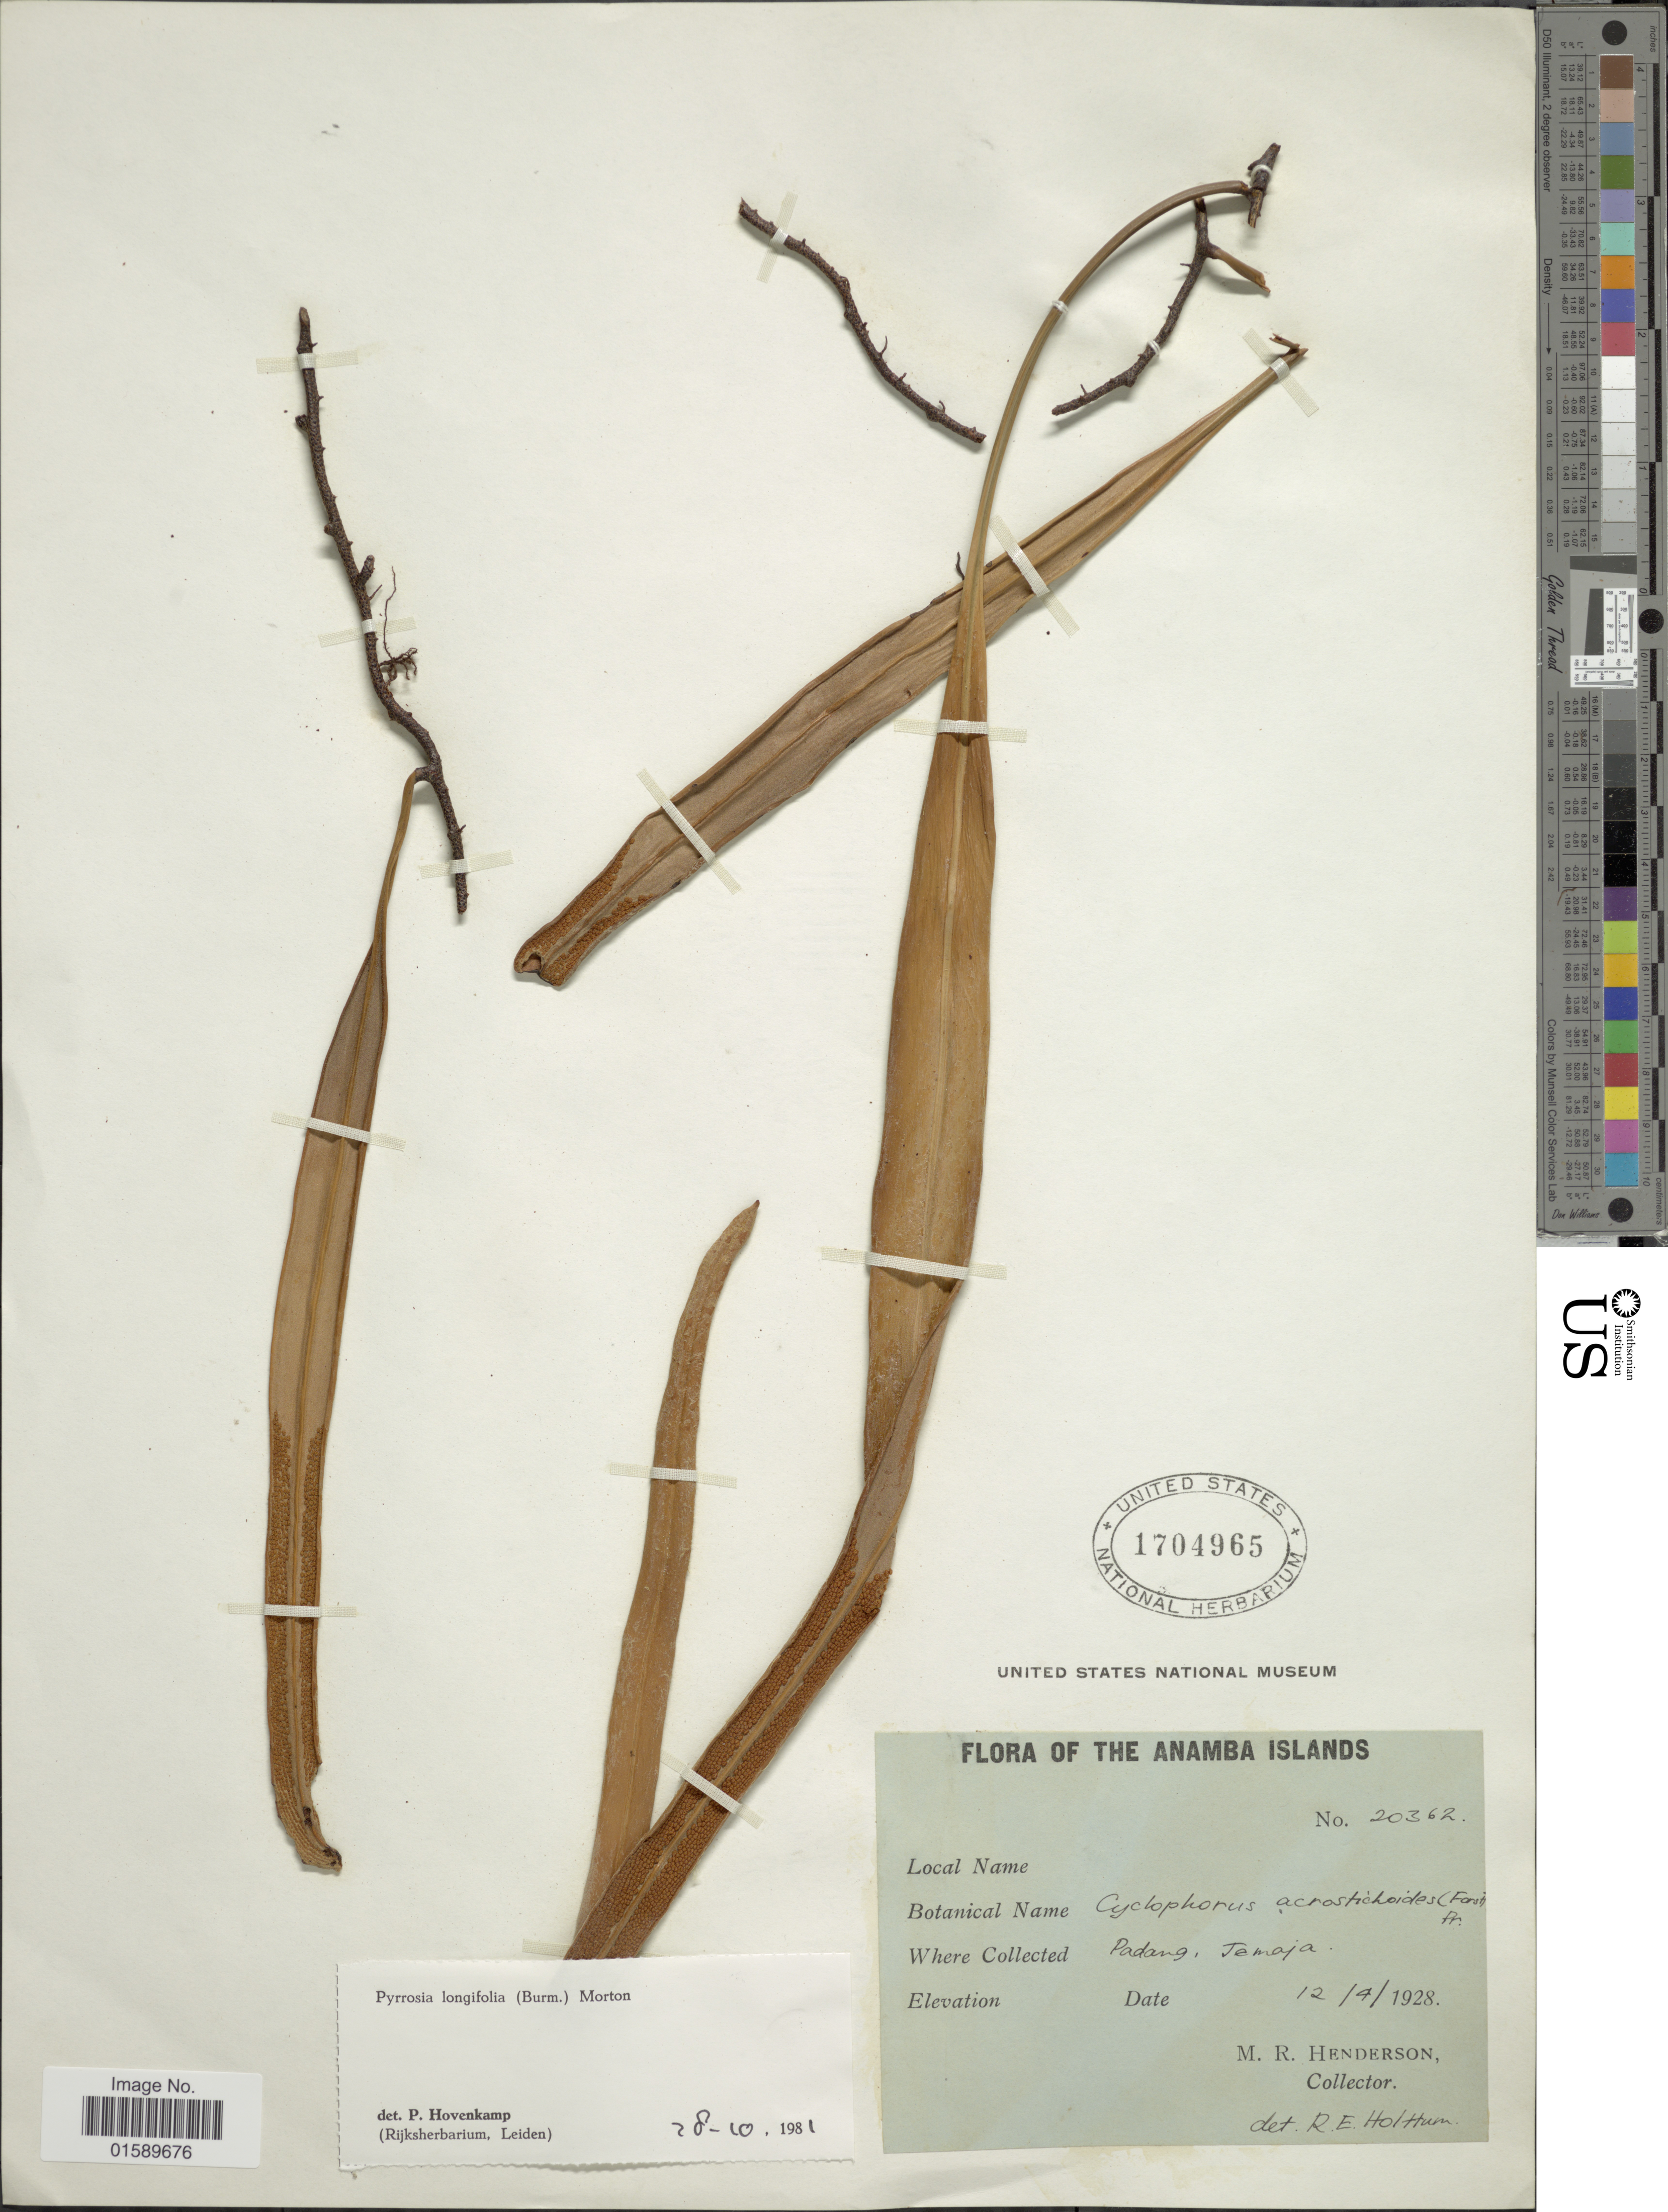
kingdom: Plantae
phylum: Tracheophyta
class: Polypodiopsida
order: Polypodiales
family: Polypodiaceae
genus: Pyrrosia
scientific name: Pyrrosia longifolia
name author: (Burm. f.) C.V. Morton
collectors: M. Henderson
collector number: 20362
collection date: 1928-04-12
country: Nigeria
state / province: Anambra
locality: Anamba Islands. Padang, Temaja.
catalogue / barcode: US 1704965